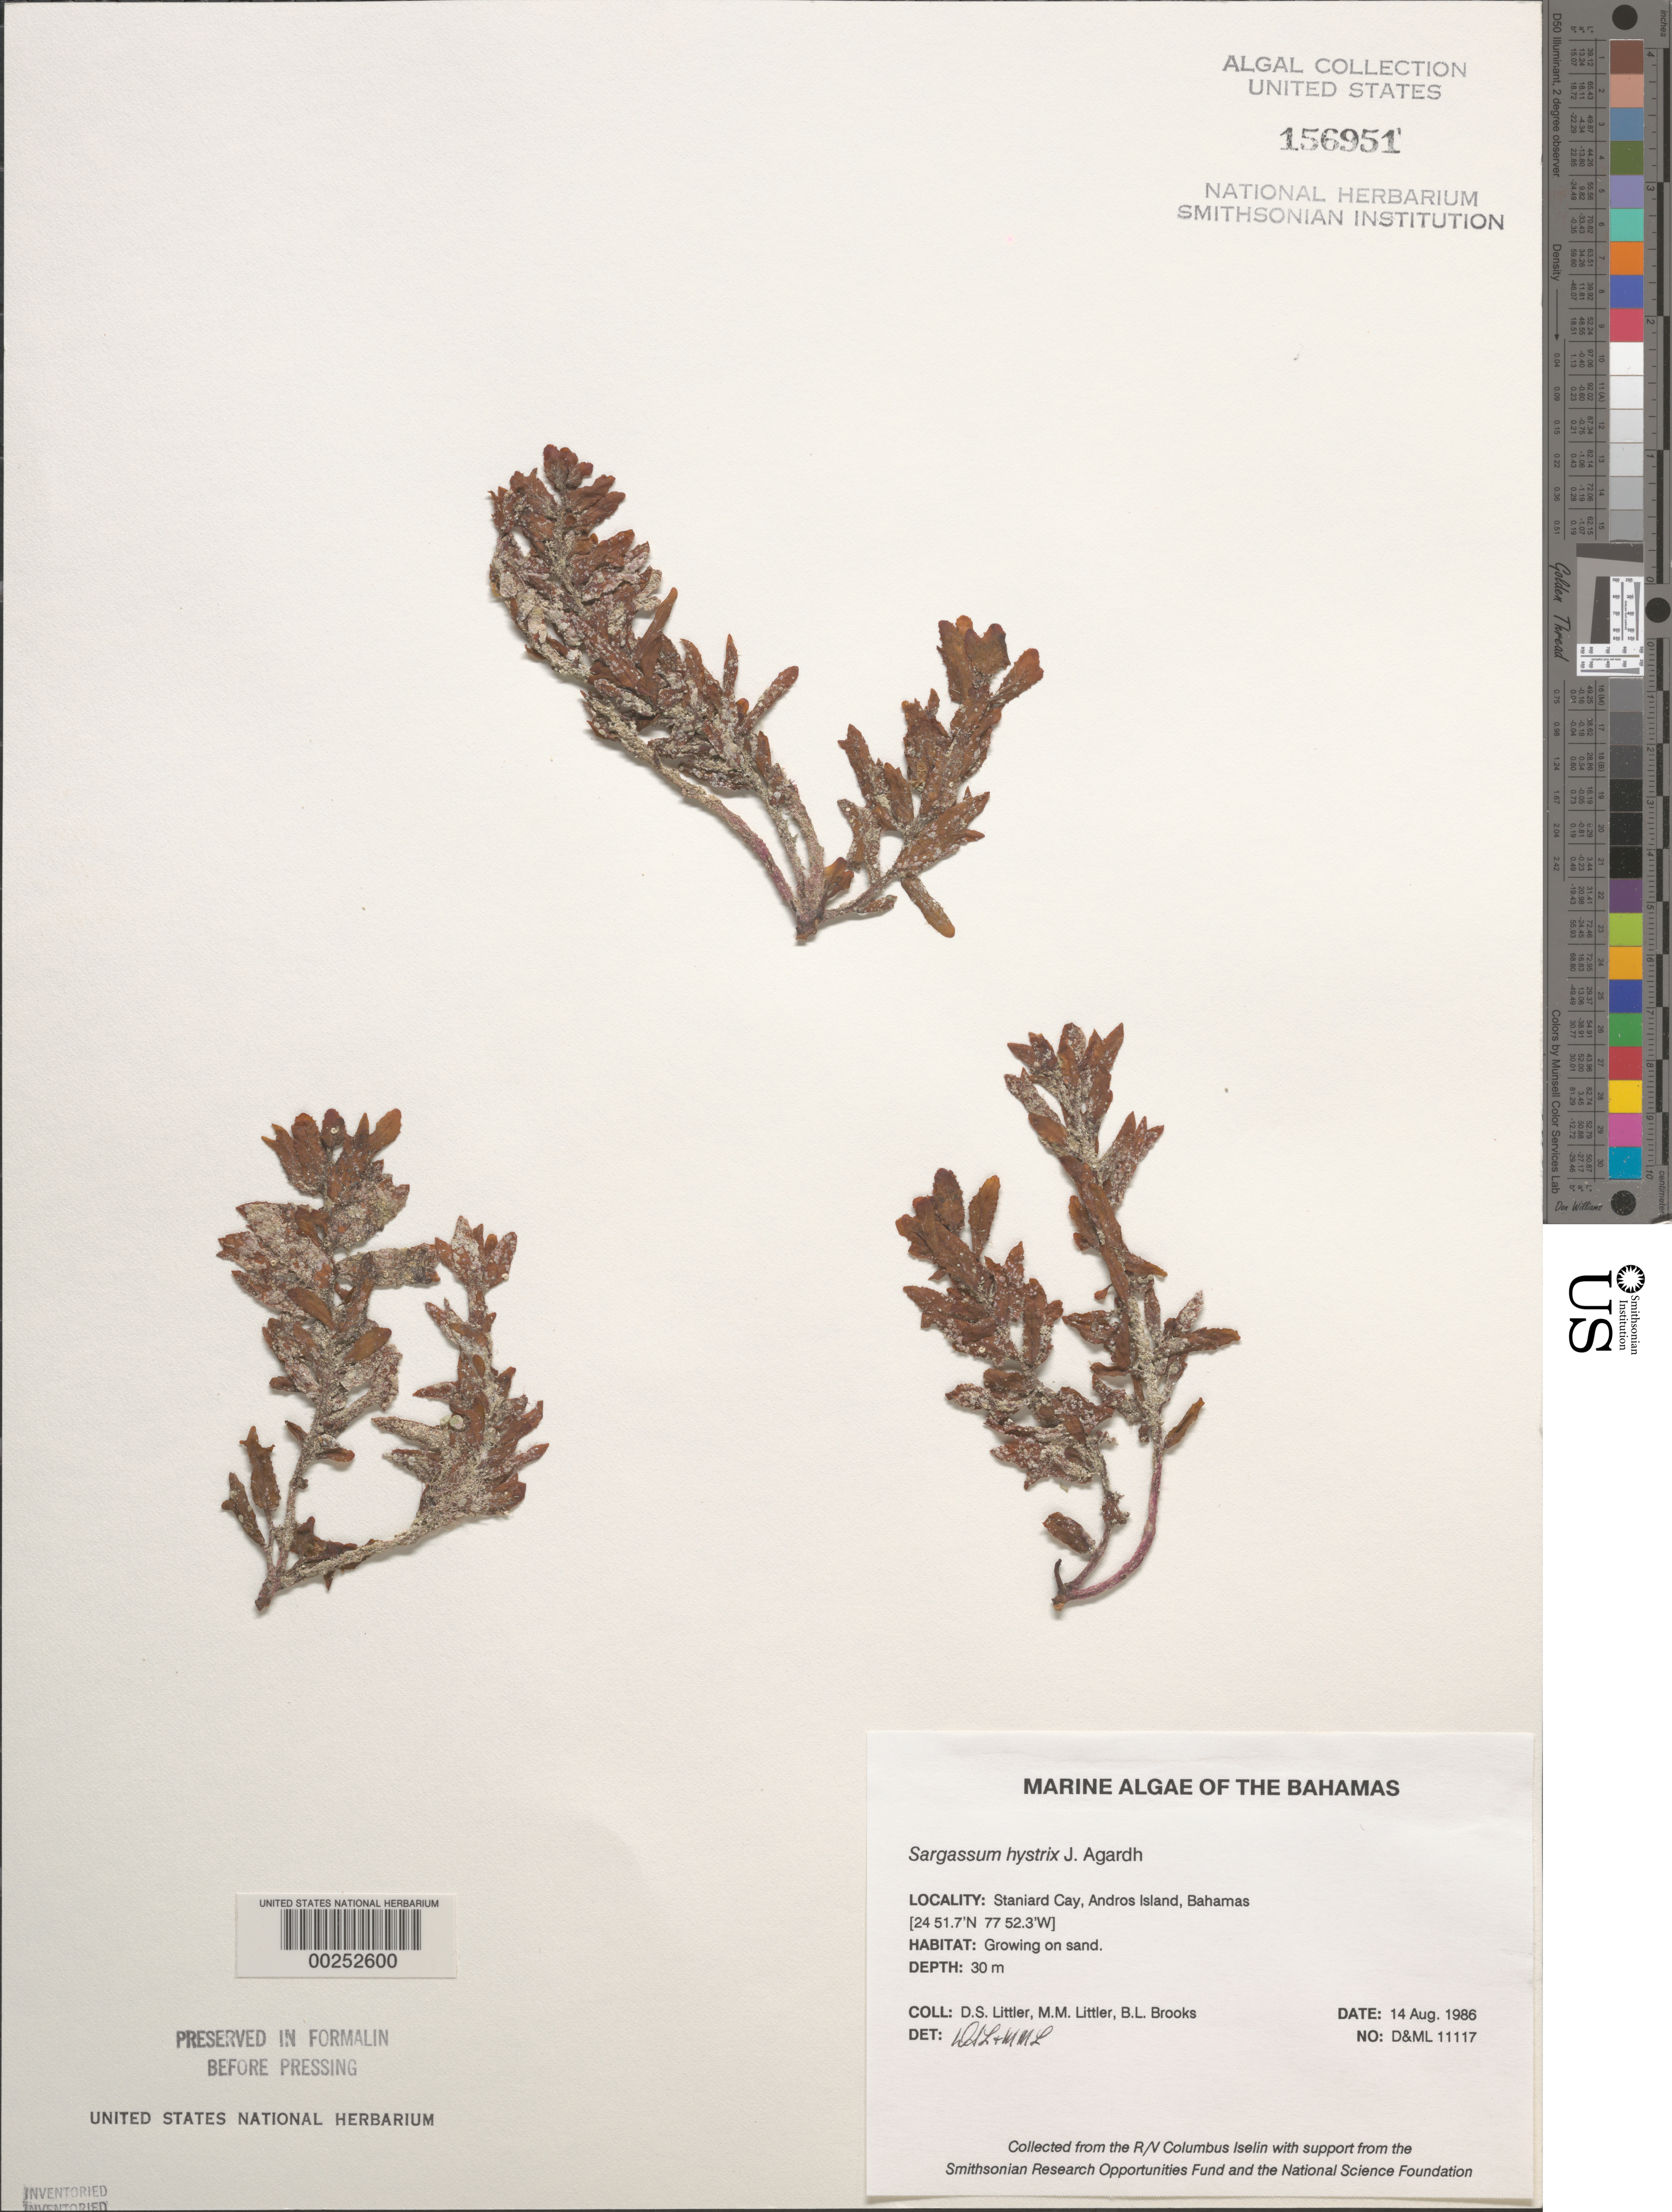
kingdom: Chromista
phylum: Ochrophyta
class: Phaeophyceae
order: Fucales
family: Sargassaceae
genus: Sargassum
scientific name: Sargassum hystrix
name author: J. Agardh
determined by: Littler, D. S.; Littler, M. M.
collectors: D. S. Littler, M. M. Littler & B. Brooks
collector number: D&ML 11117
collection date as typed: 14 Aug 1986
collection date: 1986-08-14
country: Bahamas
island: Staniard Cay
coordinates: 24 51.7' N, 77 52.3' W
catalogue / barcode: US 156951